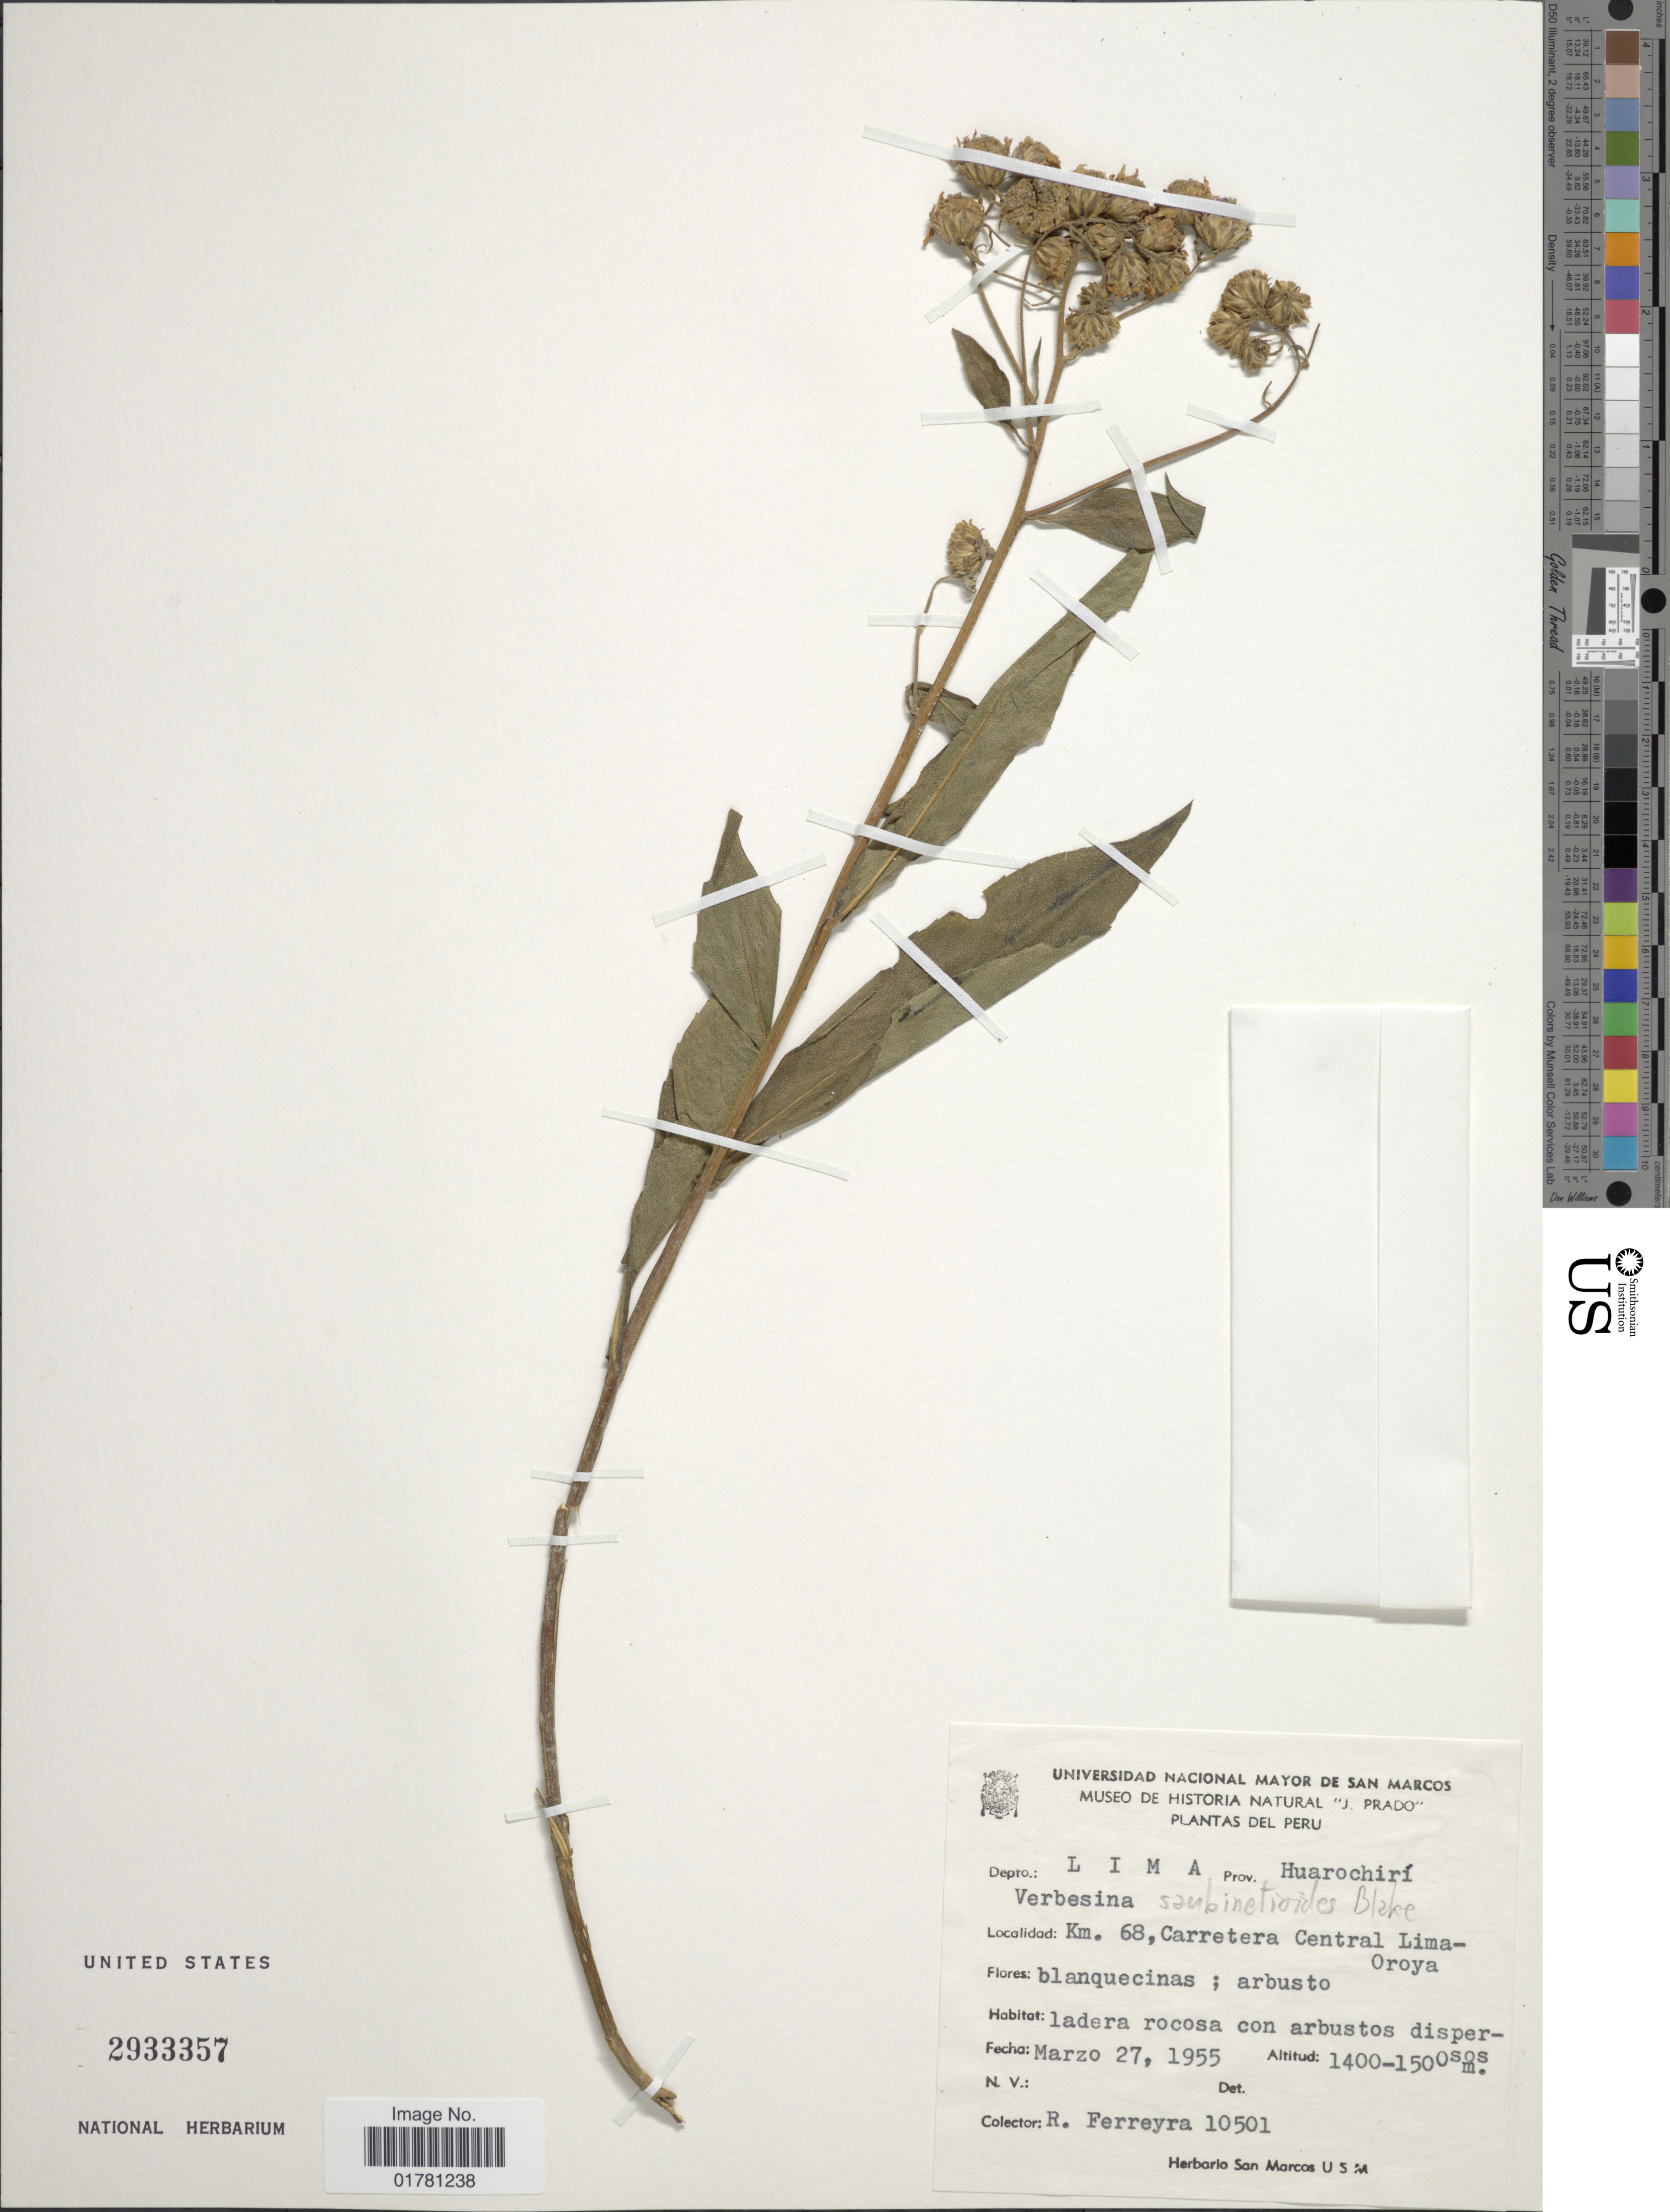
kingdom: Plantae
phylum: Tracheophyta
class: Magnoliopsida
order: Asterales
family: Asteraceae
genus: Verbesina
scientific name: Verbesina saubinetioides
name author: S.F. Blake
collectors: R. A. Ferreyra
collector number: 10501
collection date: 1955-03-27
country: Peru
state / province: Lima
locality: Depto Lima, Prov. Huarochirí, Km 68, Carretera Central Lima-Oroya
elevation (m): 1400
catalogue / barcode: US 2933357